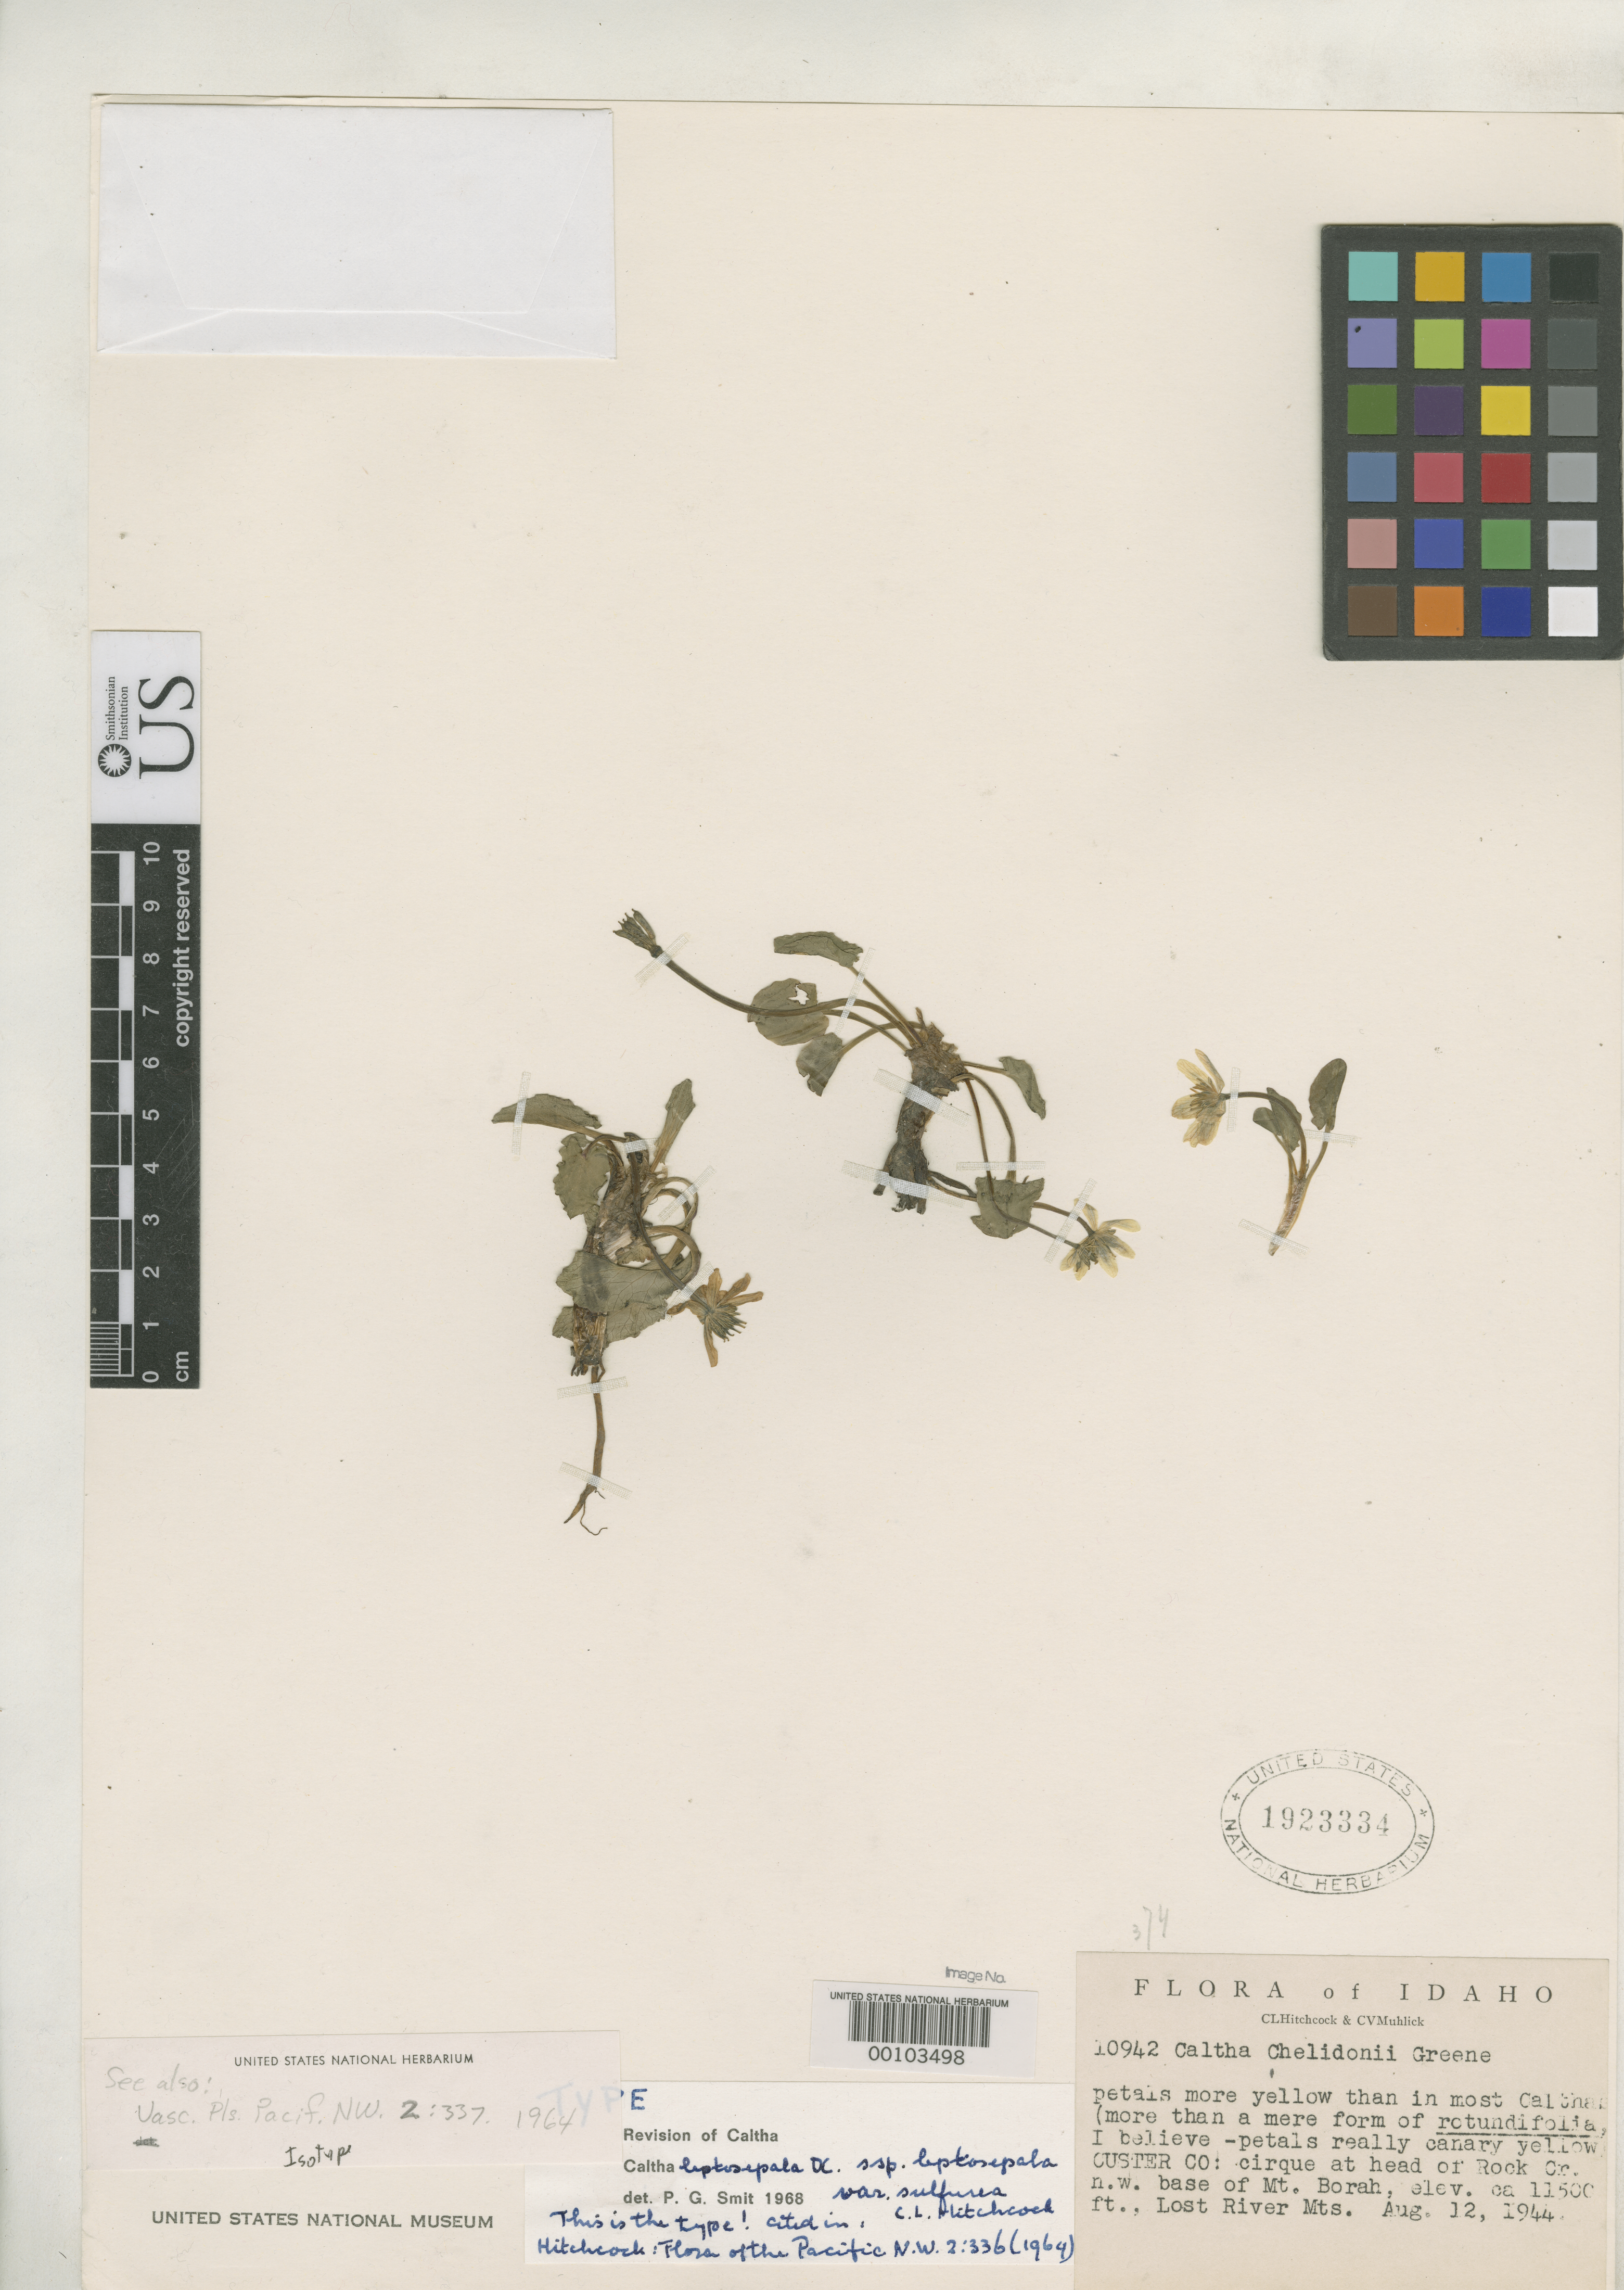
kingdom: Plantae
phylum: Tracheophyta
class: Magnoliopsida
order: Ranunculales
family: Ranunculaceae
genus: Caltha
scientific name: Caltha leptosepala var. sulfurea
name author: C.L. Hitchc.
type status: Isotype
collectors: A. S. Hitchcock & C. Muhlick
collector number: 10942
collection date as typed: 12 Aug 1944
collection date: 1944-08-12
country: United States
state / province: Idaho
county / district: Custer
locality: Mount Borah, Rock Creek.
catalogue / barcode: US 1923334